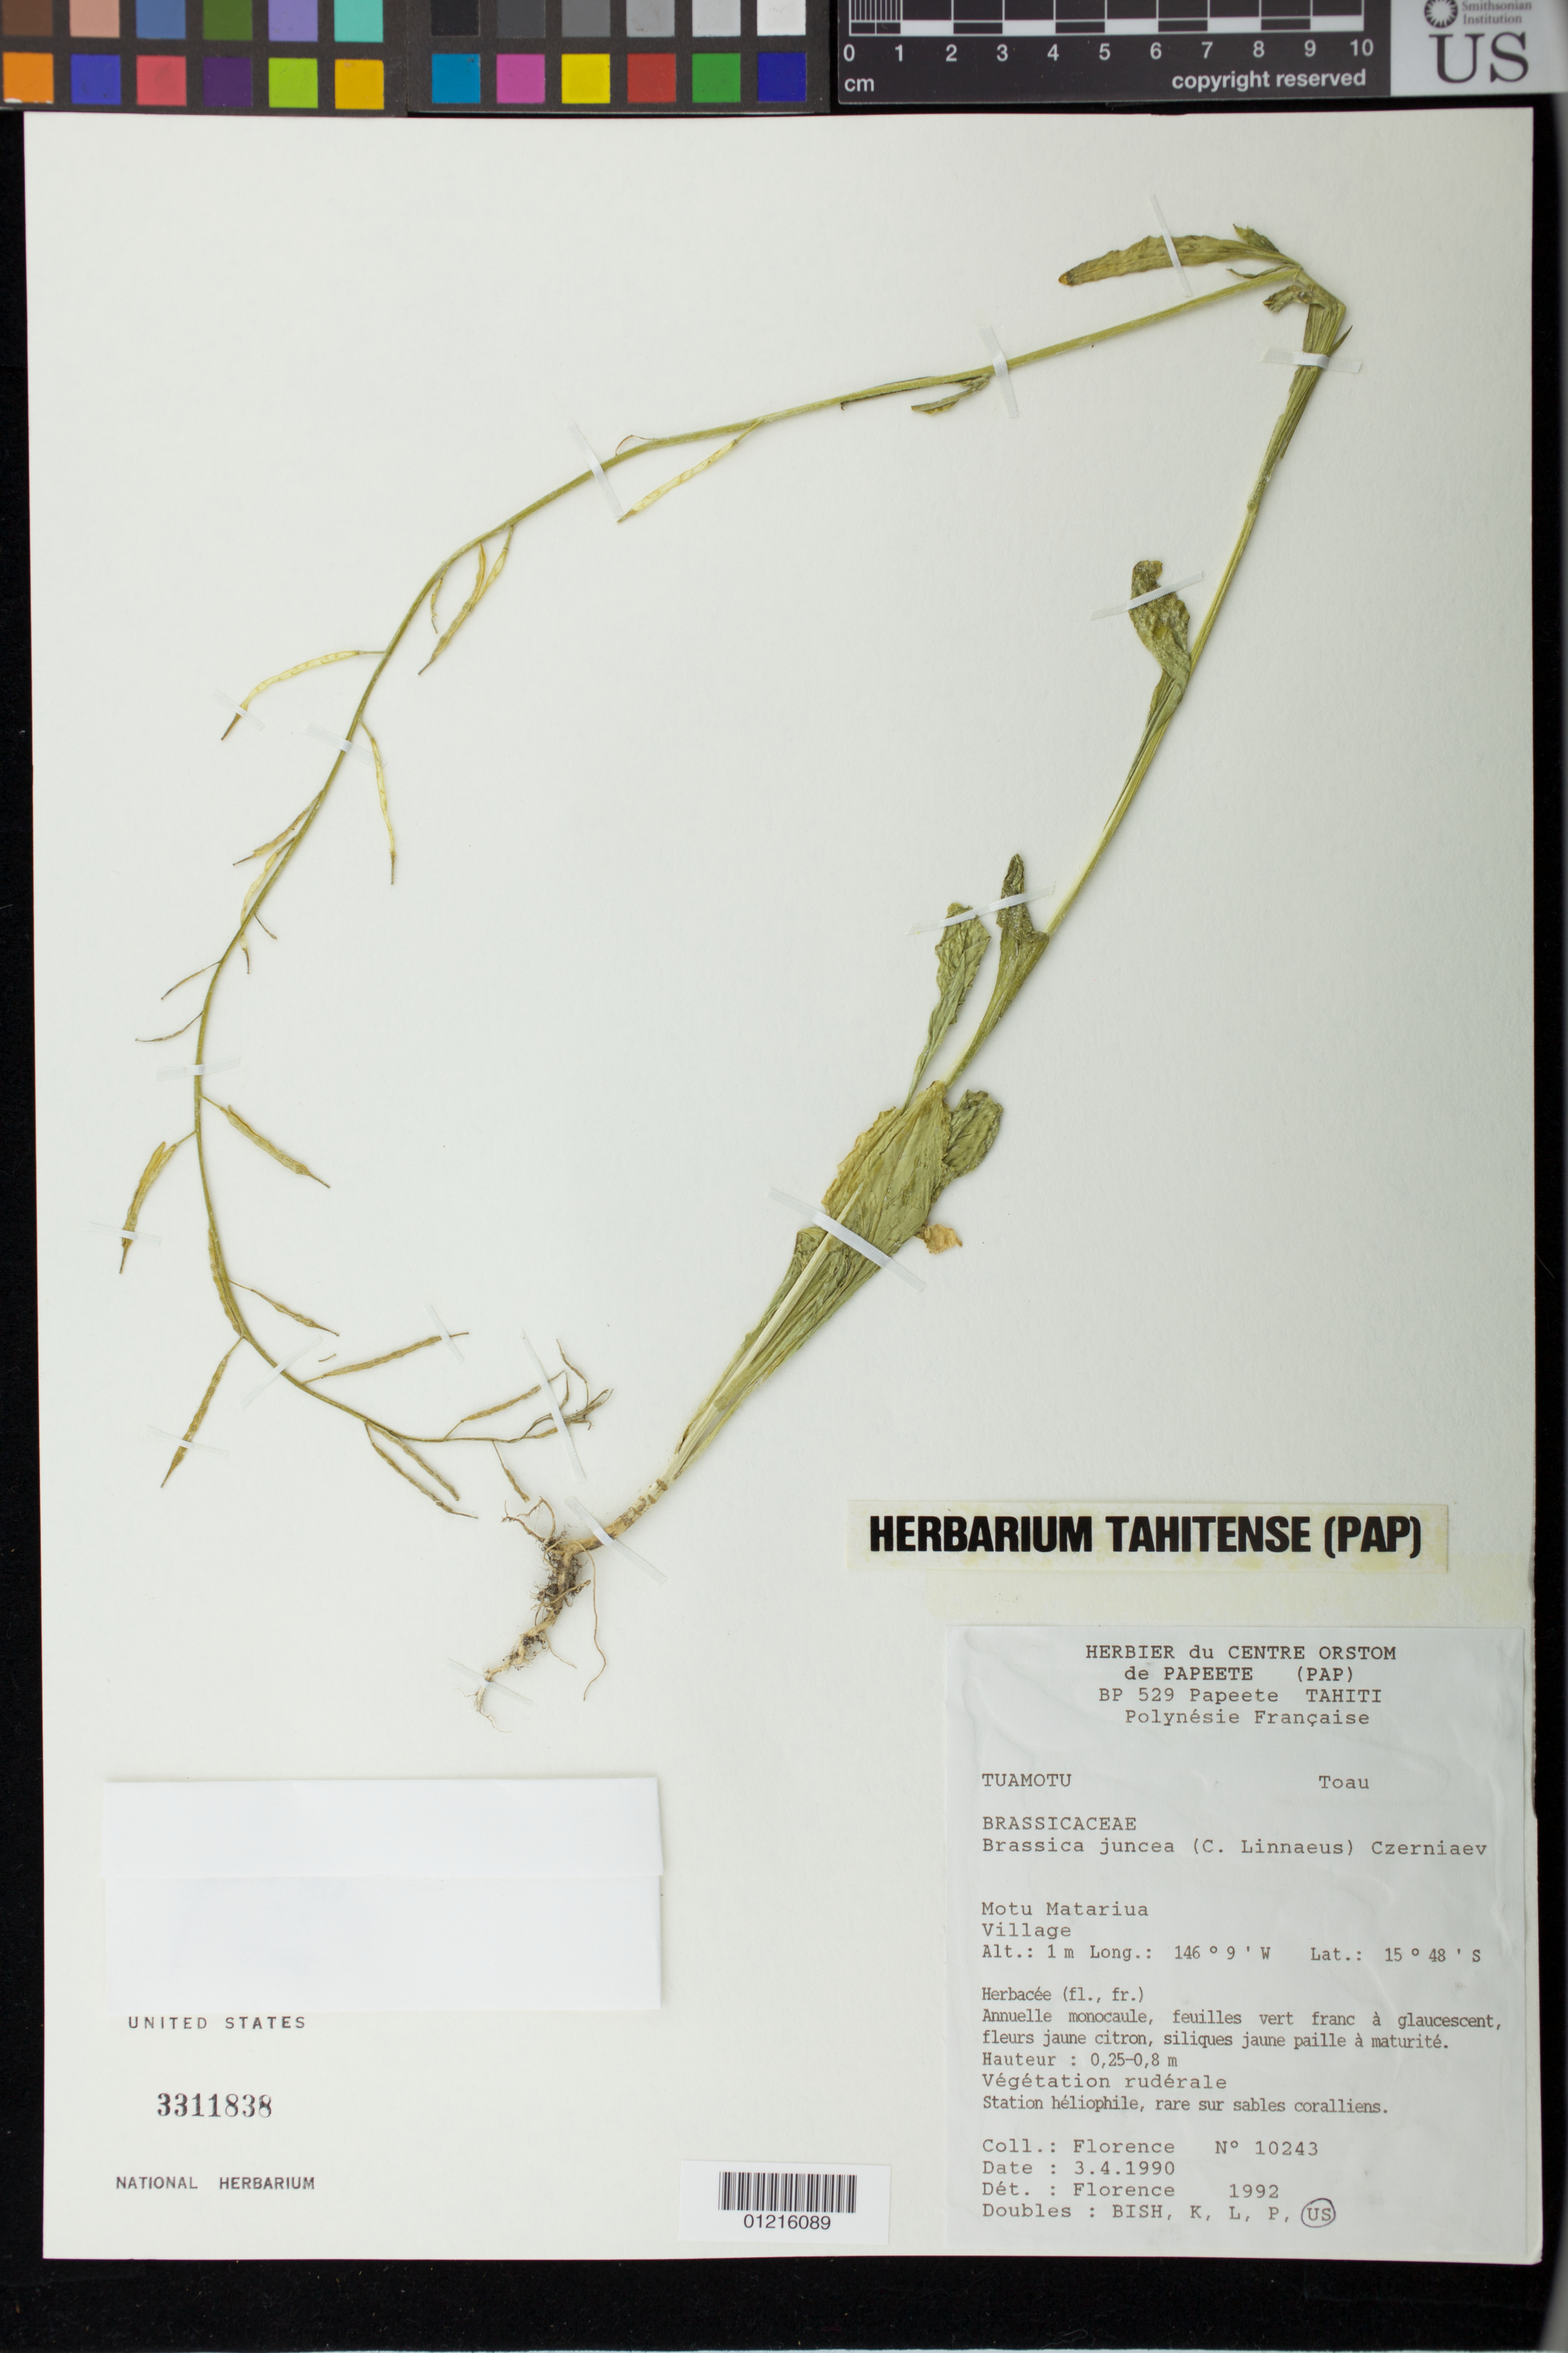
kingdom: Plantae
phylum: Tracheophyta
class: Magnoliopsida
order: Brassicales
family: Brassicaceae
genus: Brassica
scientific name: Brassica juncea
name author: (L.) Czern.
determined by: Florence, J.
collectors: J. Florence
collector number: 10243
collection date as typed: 04 Mar 1990 or 03 Apr 1990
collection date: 1990-04-03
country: French Polynesia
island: Toau Atoll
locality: Motu Matariua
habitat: Station hèliophile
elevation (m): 1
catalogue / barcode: US 3311838